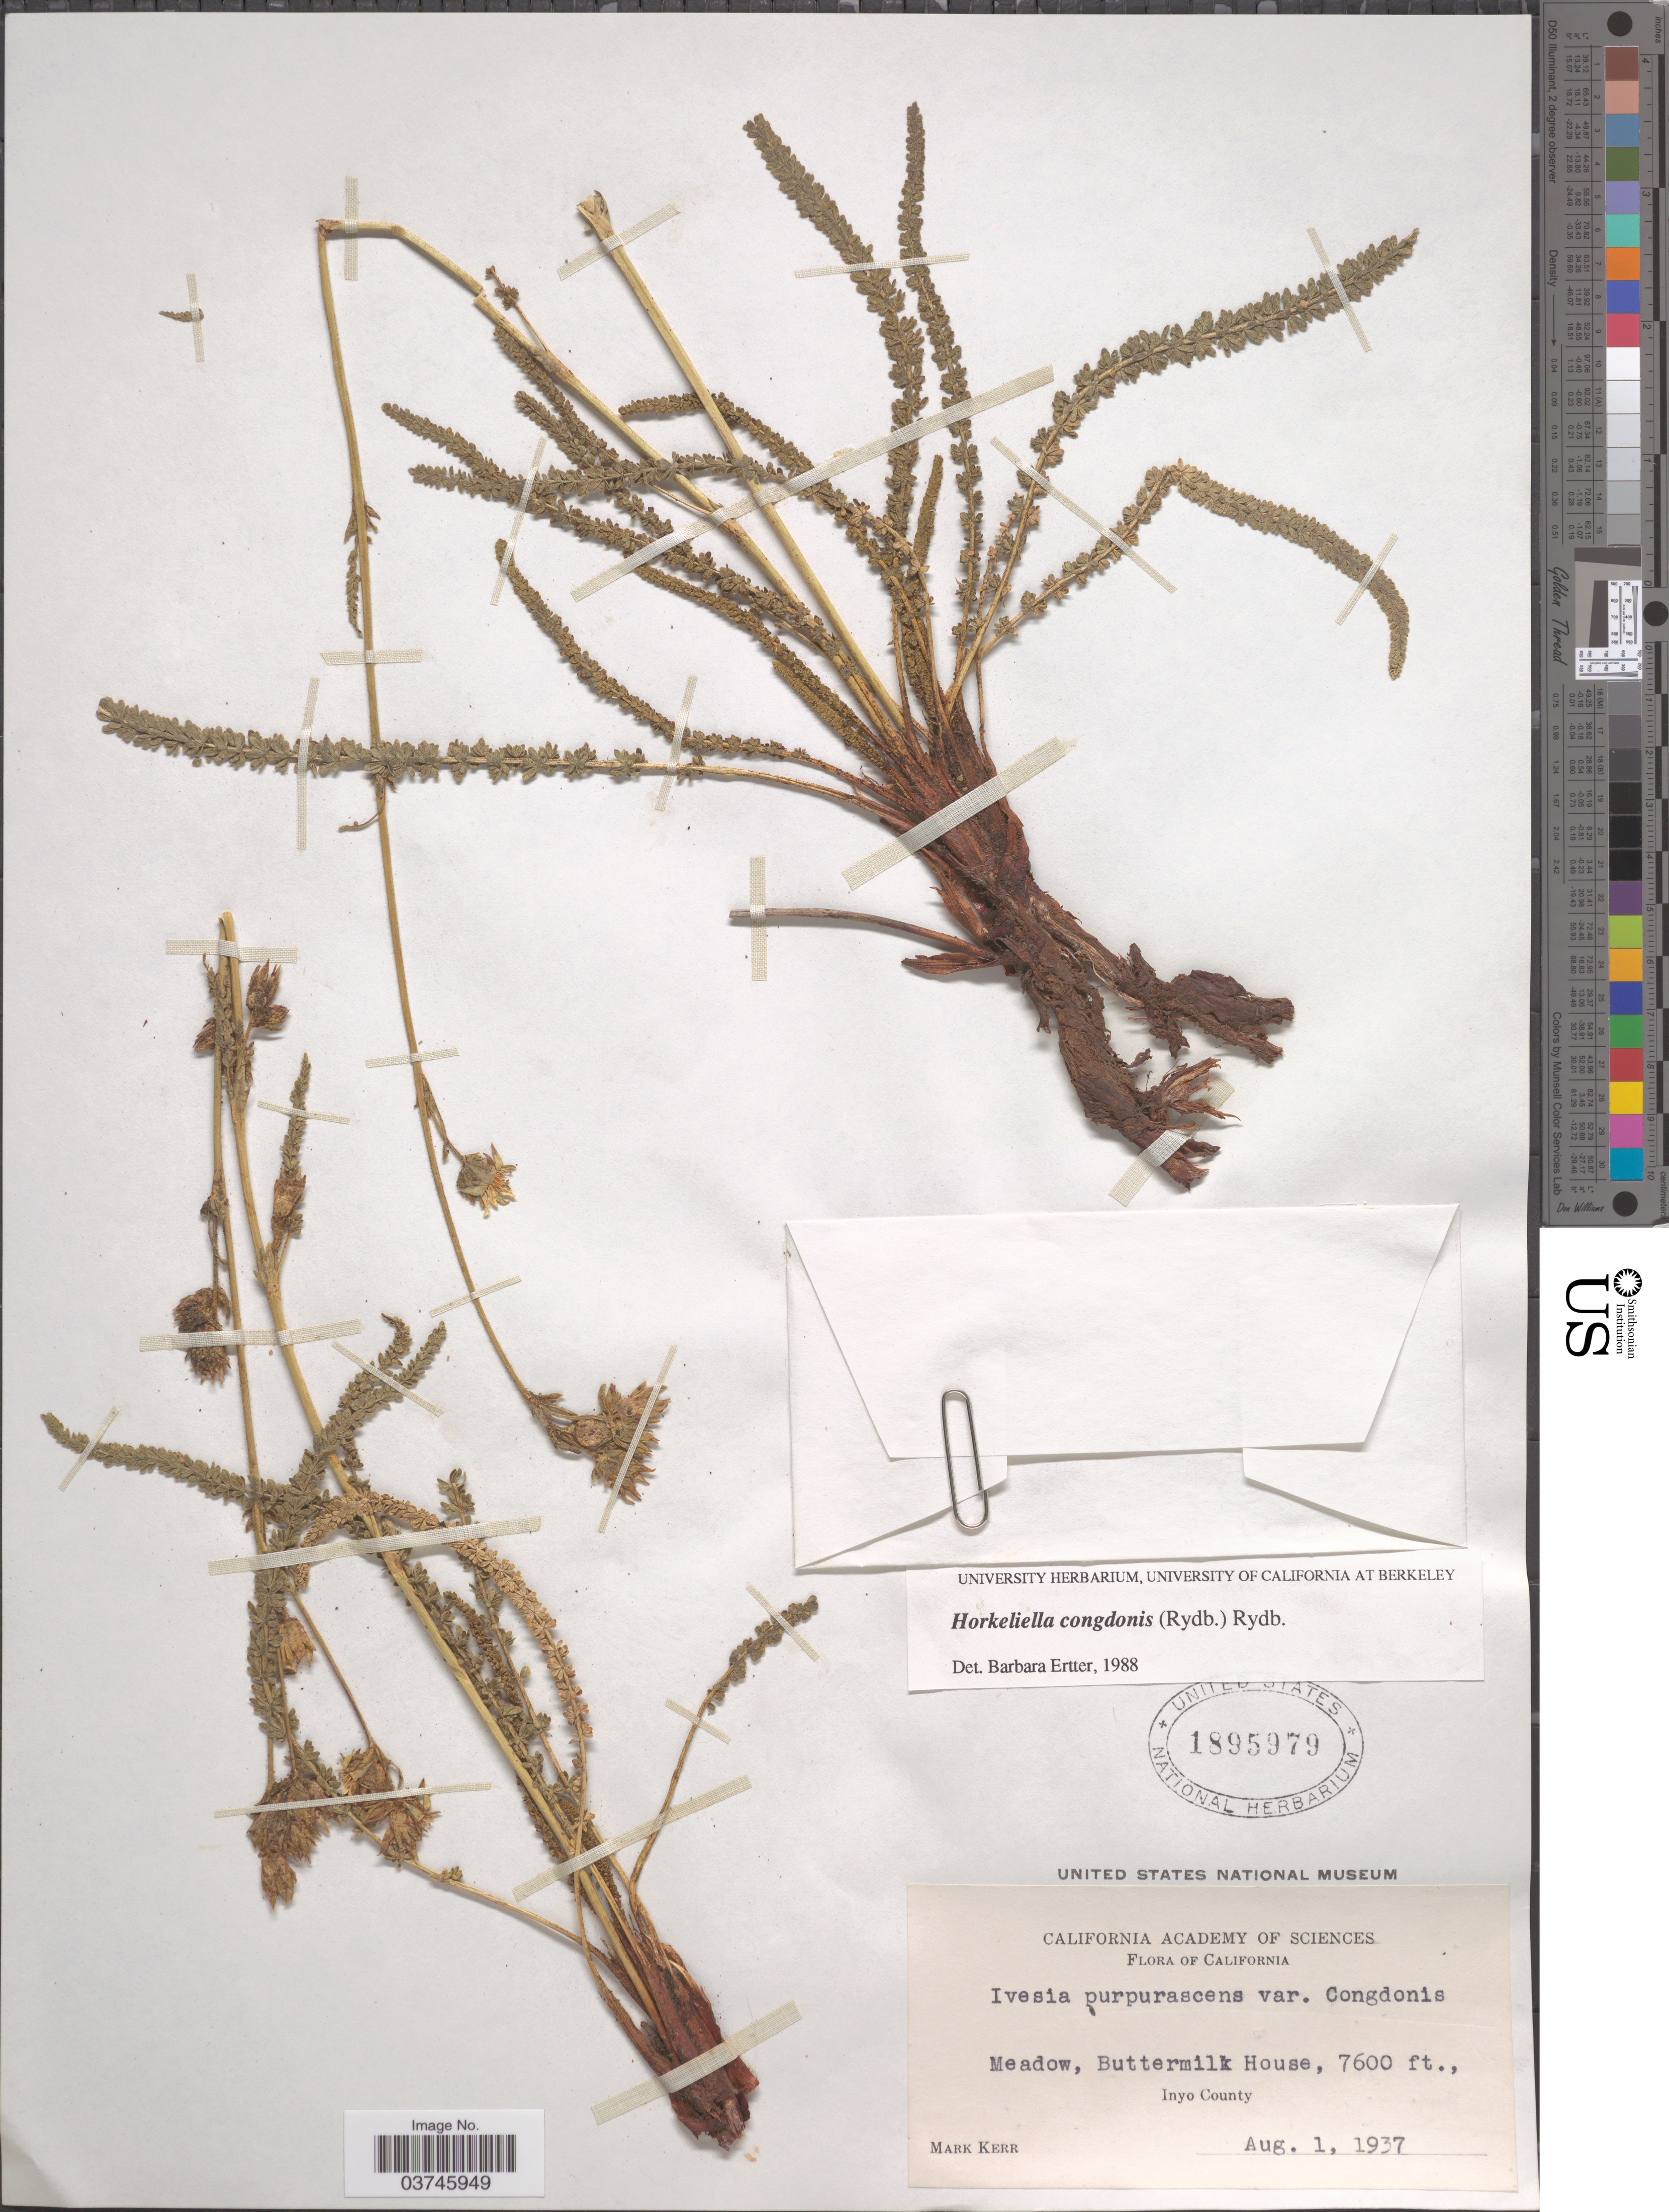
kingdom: Plantae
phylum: Tracheophyta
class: Magnoliopsida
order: Rosales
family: Rosaceae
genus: Potentilla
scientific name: Potentilla congdonis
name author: (Rydb.) Mosyakin & Shiyan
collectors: M. Kerr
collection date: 1937-08-01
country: United States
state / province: California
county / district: Inyo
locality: Meadow, Buttermilk House. Inyo County.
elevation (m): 2316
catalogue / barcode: US 1895979